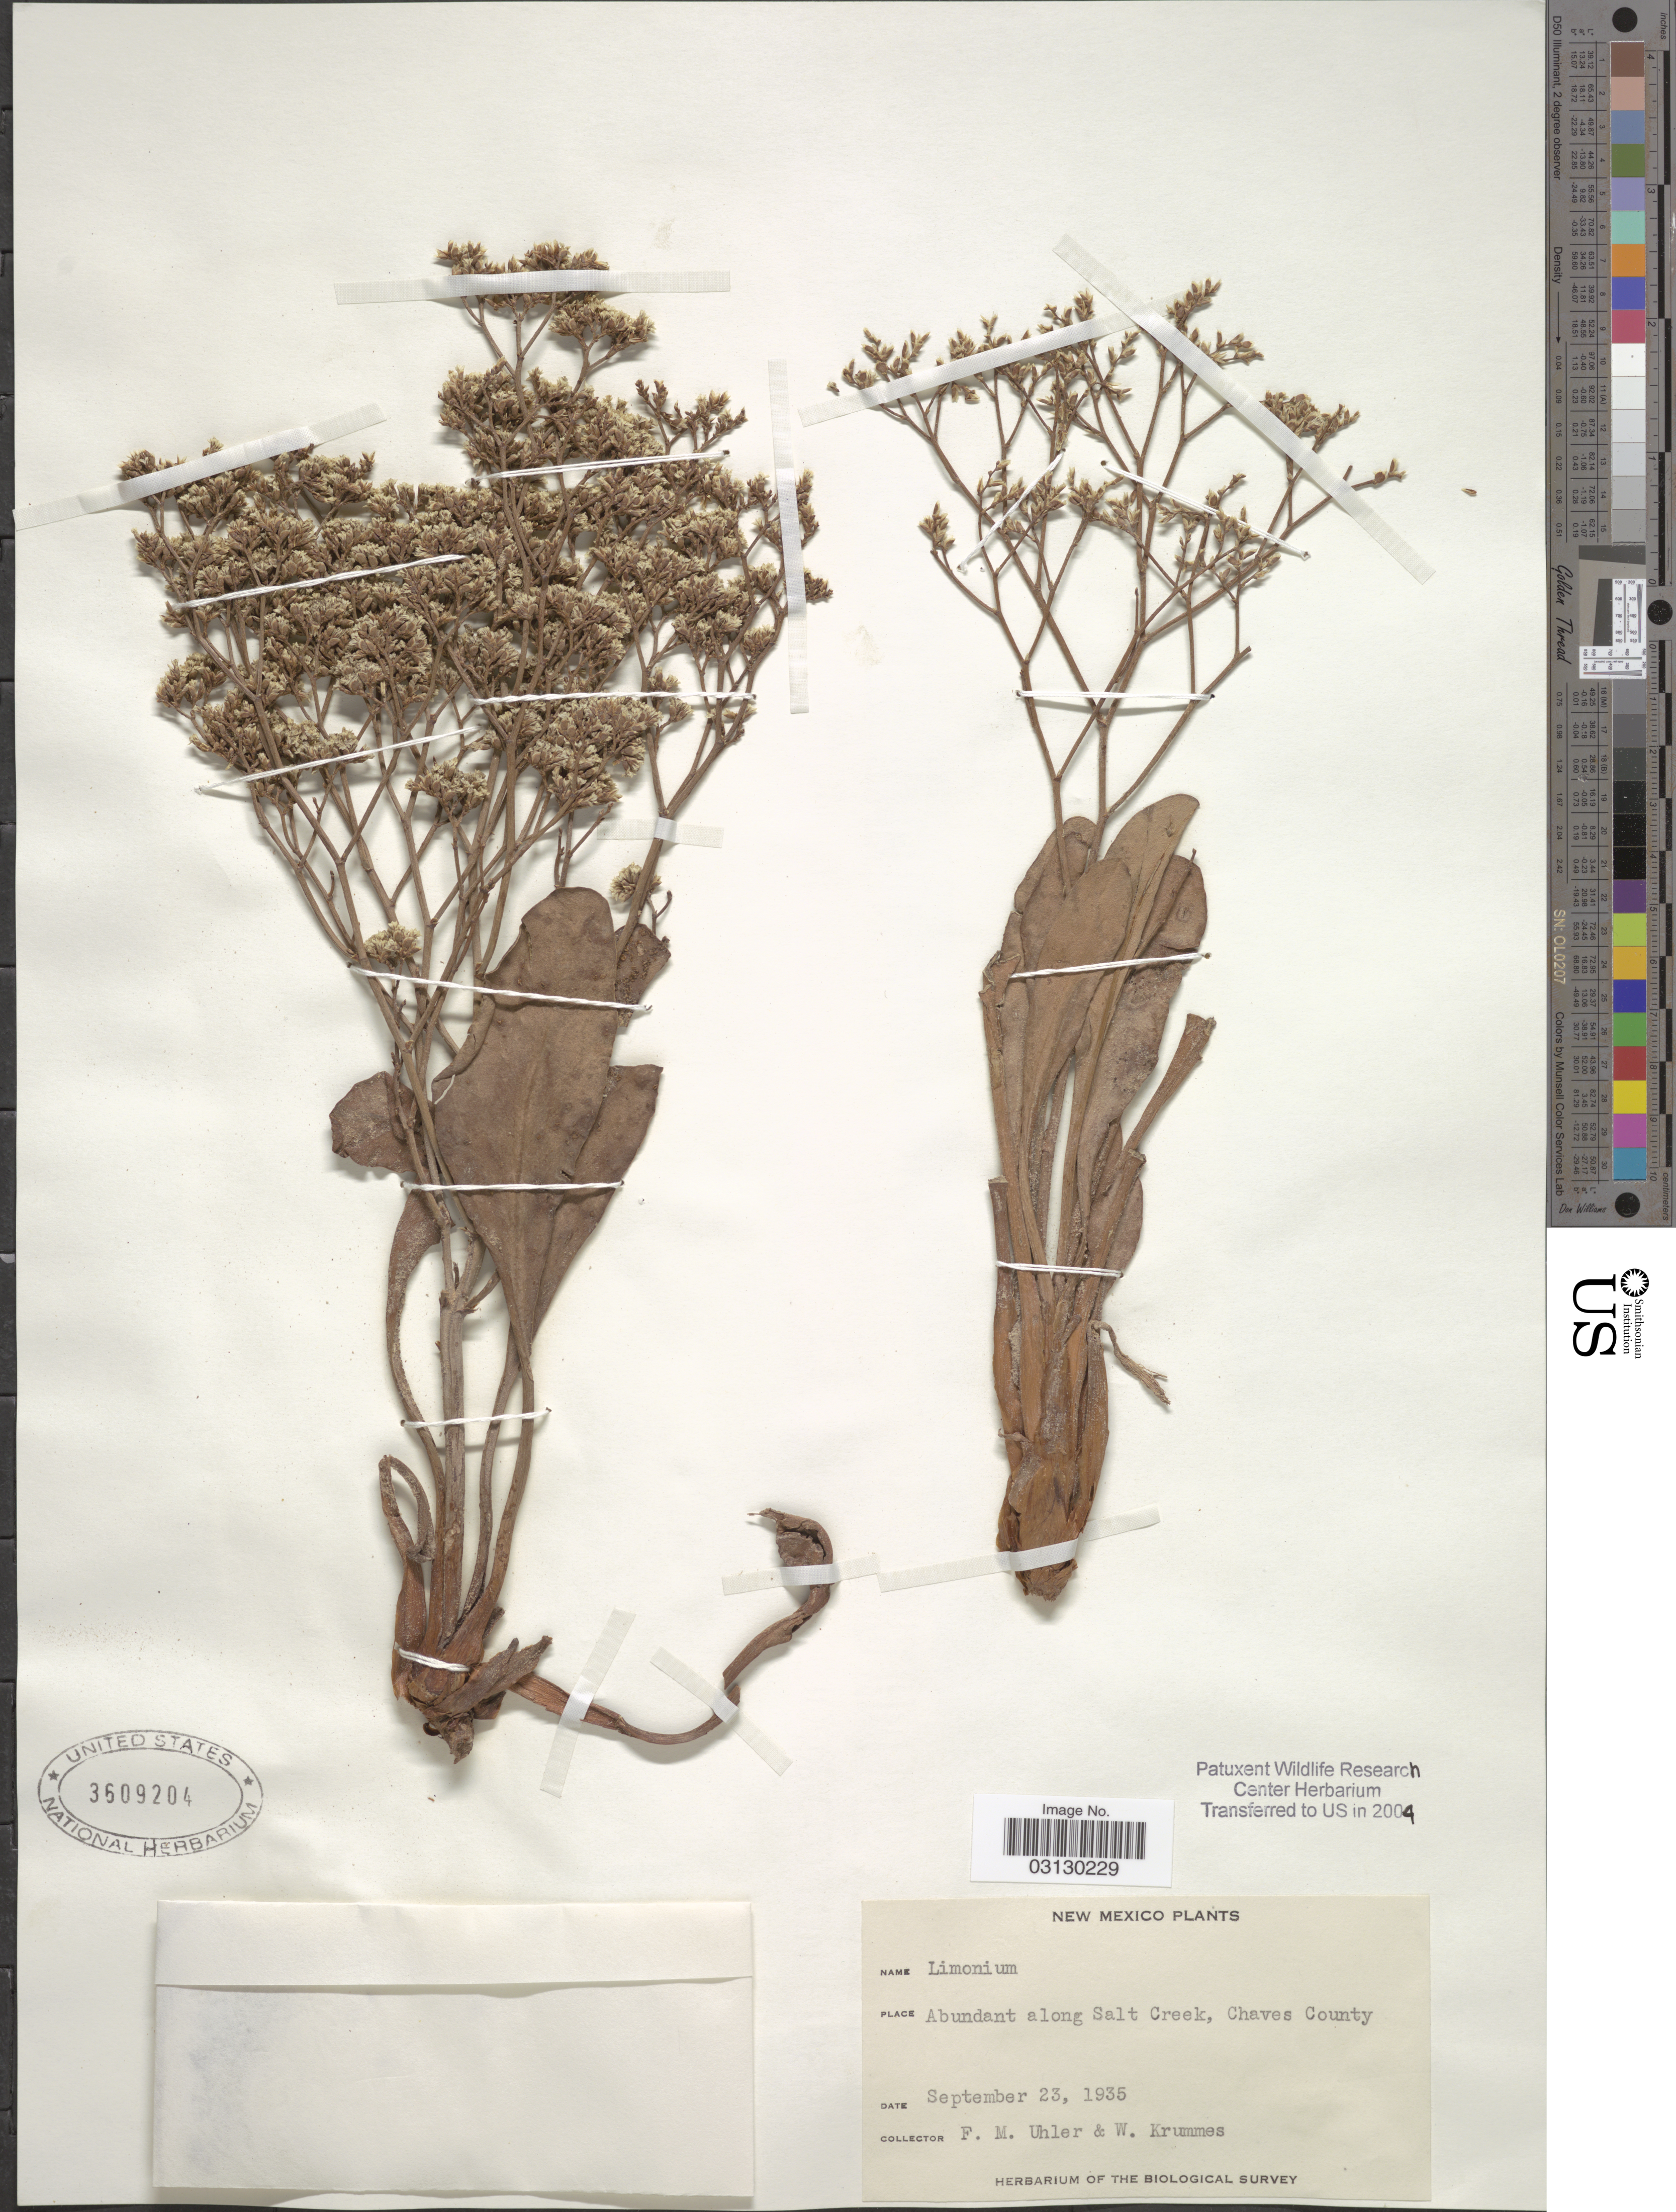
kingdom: Plantae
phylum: Tracheophyta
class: Magnoliopsida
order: Caryophyllales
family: Plumbaginaceae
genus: Limonium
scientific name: Limonium sp.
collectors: F. M. Uhler & W. Krummes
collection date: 1935-09-23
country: United States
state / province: New Mexico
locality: Abundant along Salt Creek, Chaves County.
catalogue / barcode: US 3609204